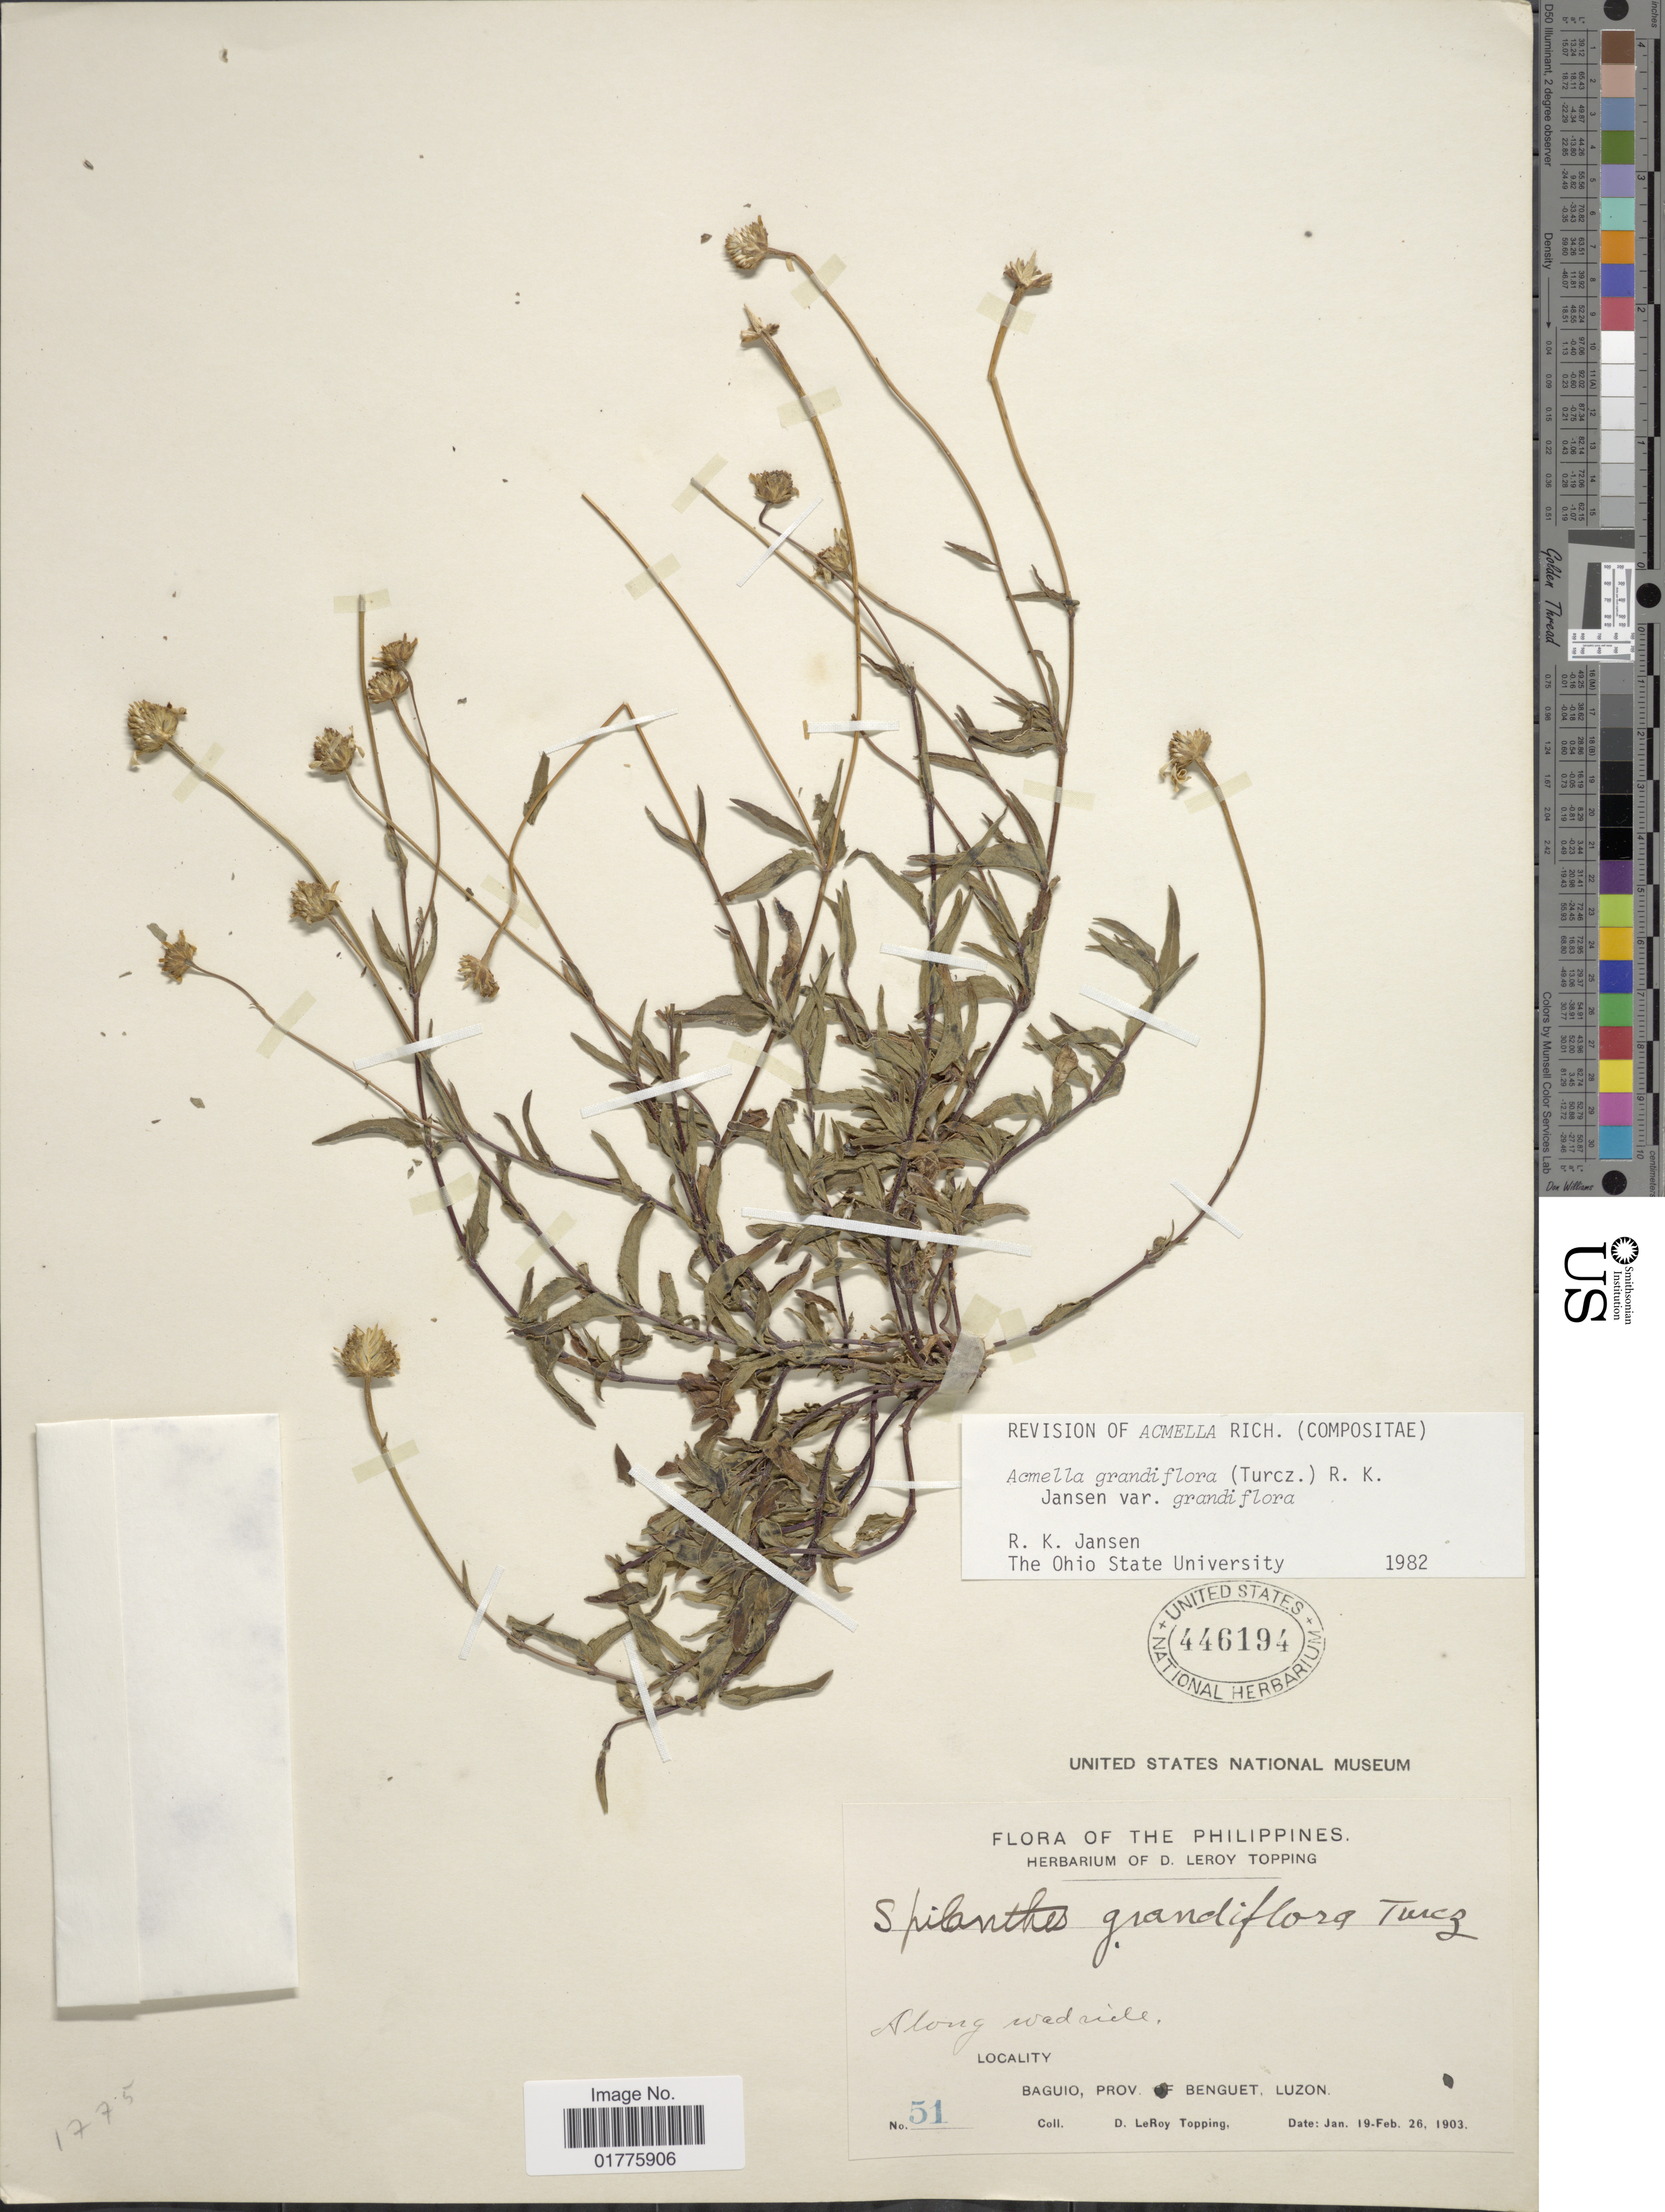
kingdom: Plantae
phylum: Tracheophyta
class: Magnoliopsida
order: Asterales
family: Asteraceae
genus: Acmella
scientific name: Acmella grandiflora var. grandiflora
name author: (Turcz.) R.K. Jansen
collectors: D. L. Topping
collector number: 51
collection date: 1903-01-19/1903-02-26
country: Philippines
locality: Baguio, Prov. of Benguet, Luzon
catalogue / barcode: US 446194